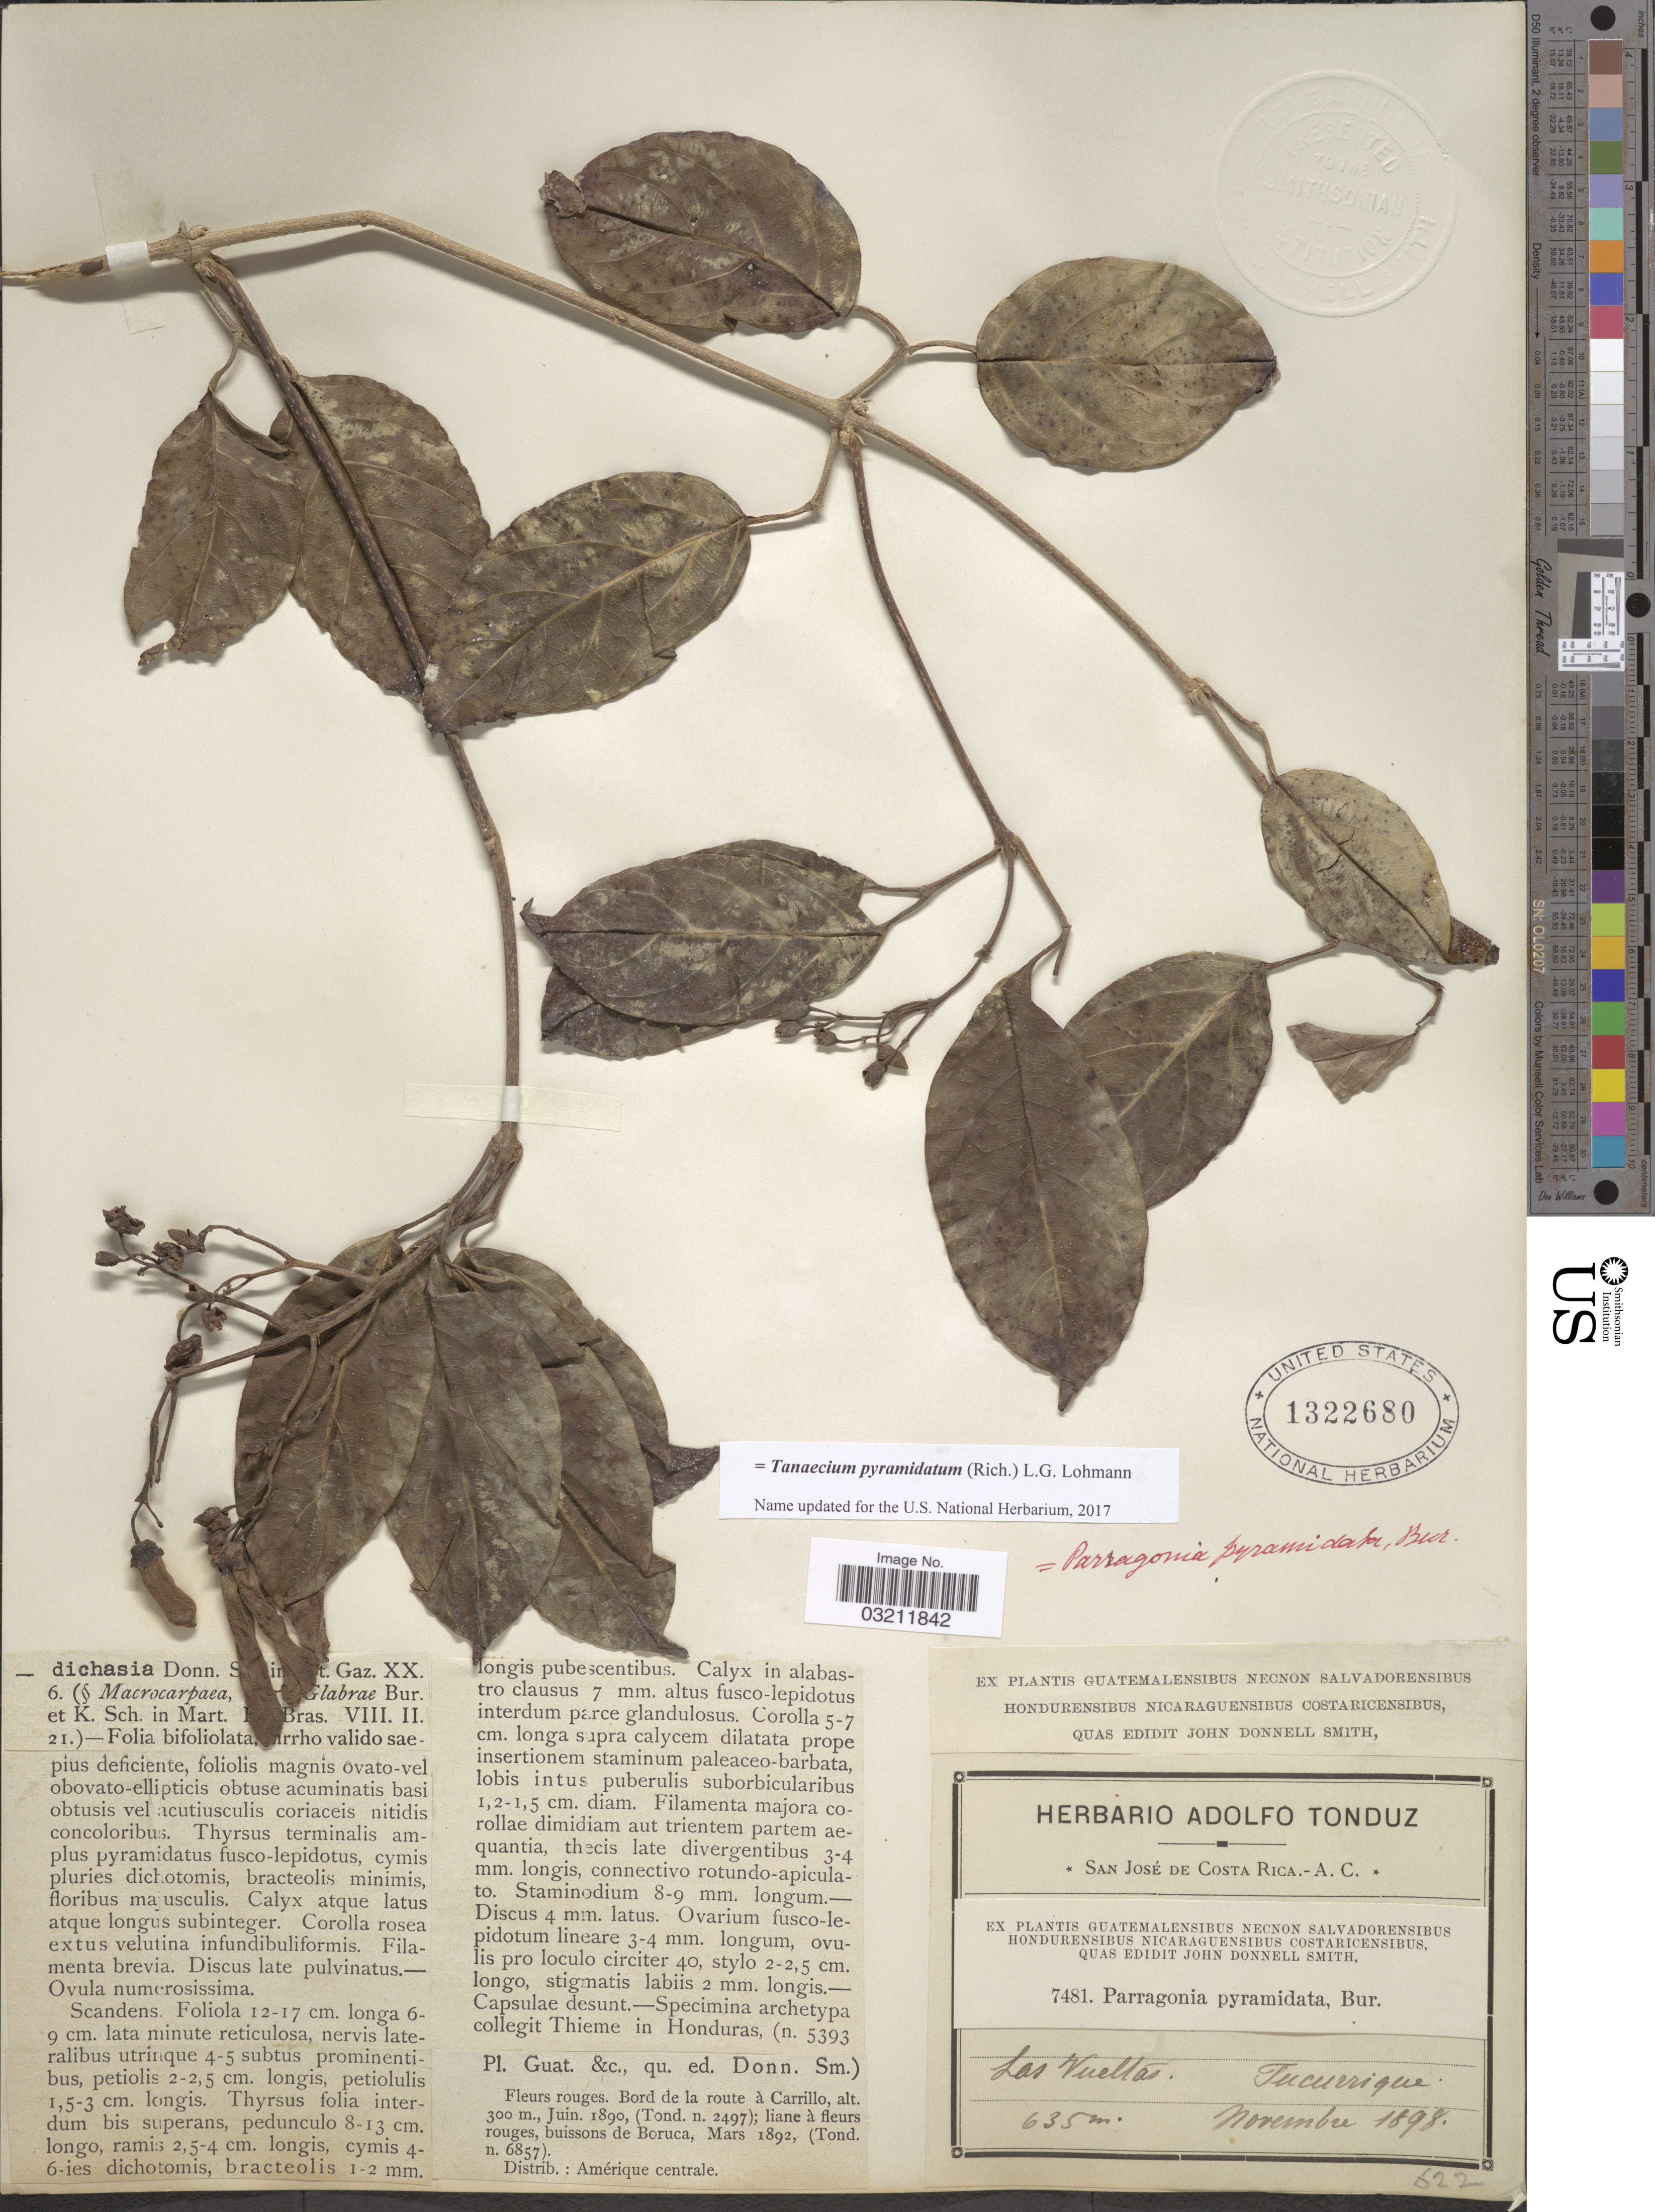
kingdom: Plantae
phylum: Tracheophyta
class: Magnoliopsida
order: Lamiales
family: Bignoniaceae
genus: Tanaecium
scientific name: Tanaecium pyramidatum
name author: (Rich.) L.G. Lohmann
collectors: ex Herb. Adolfo Tonduz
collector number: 7481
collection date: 1898-11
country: Costa Rica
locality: Las Vueltas, Tucurrique.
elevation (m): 635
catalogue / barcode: US 1322680